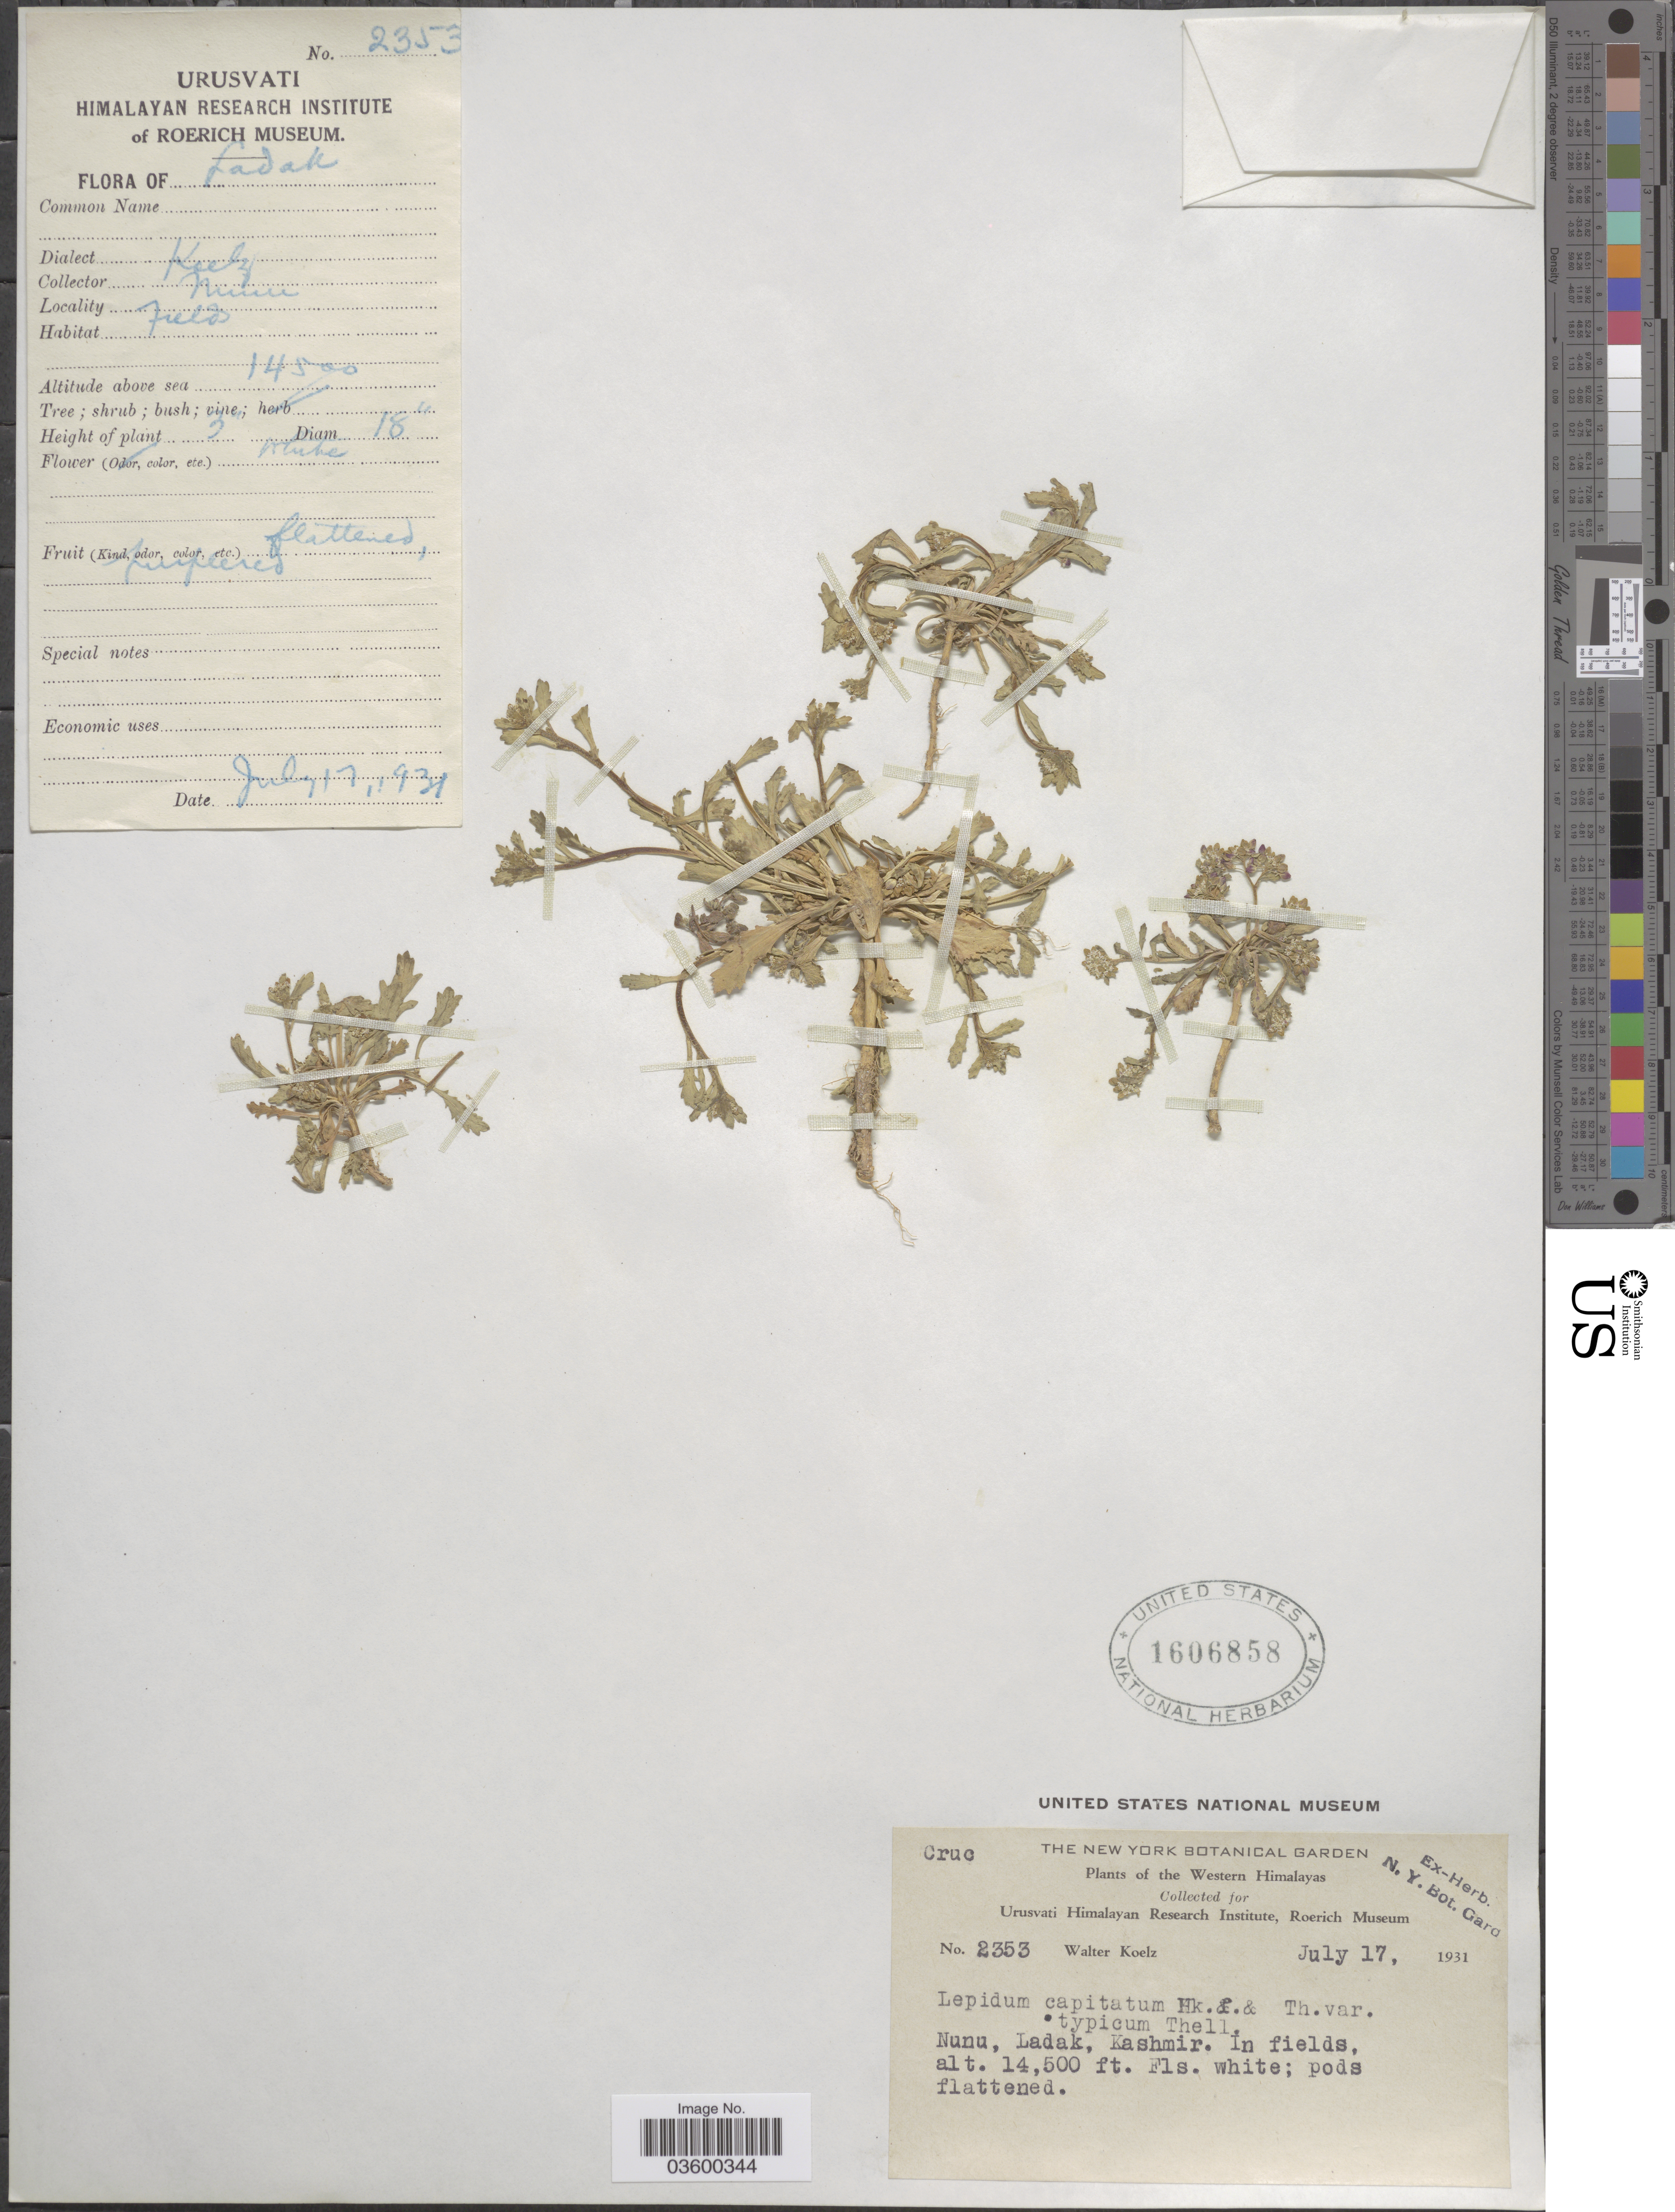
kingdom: Plantae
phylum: Tracheophyta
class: Magnoliopsida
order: Brassicales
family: Brassicaceae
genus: Lepidium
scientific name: Lepidium capitatum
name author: Hook. f. & Thomson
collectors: W. N. Koelz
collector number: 2353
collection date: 1931-07-17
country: India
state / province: Ladakh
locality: Western Himalayas. Nunu, Ladak, Kashmir.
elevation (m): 4420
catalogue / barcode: US 1606858